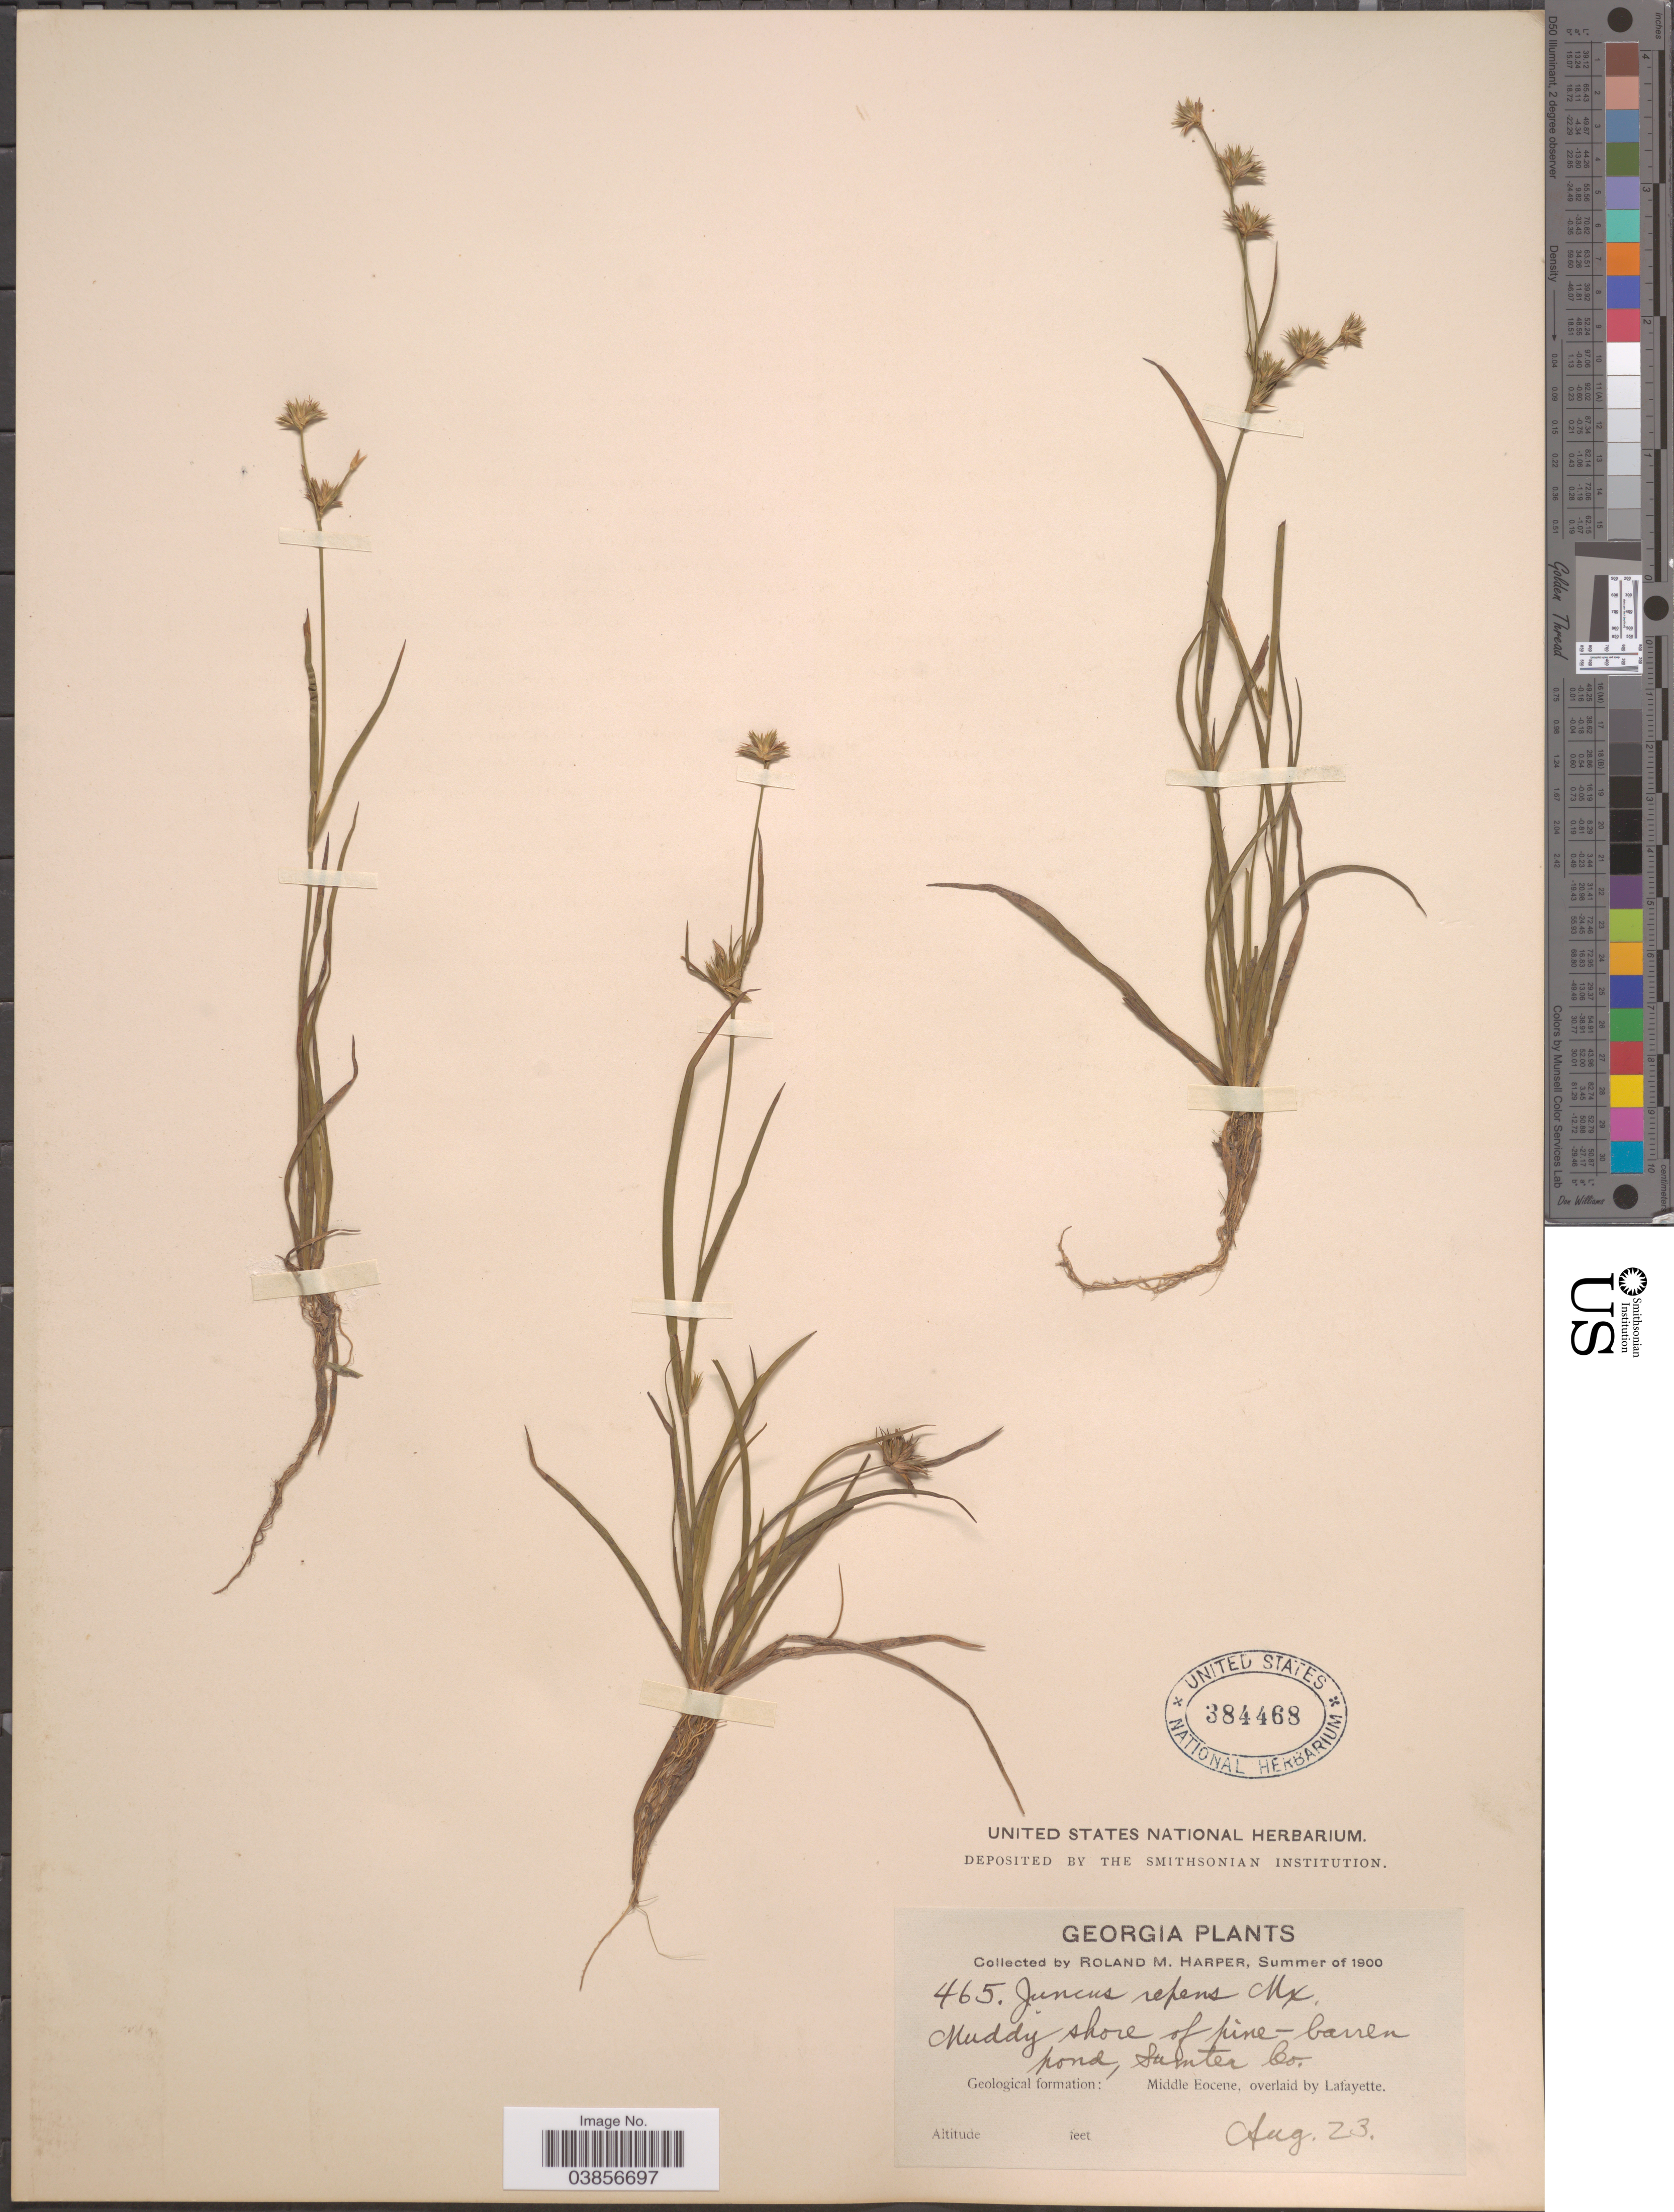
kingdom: Plantae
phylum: Tracheophyta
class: Liliopsida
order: Poales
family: Juncaceae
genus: Juncus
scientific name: Juncus repens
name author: Michx.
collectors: R. M. Harper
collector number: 465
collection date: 1900-08-23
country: United States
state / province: Georgia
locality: Sumter Co. Geological formation: Middle Eocene, overlaid by Lafayette.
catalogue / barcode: US 384468